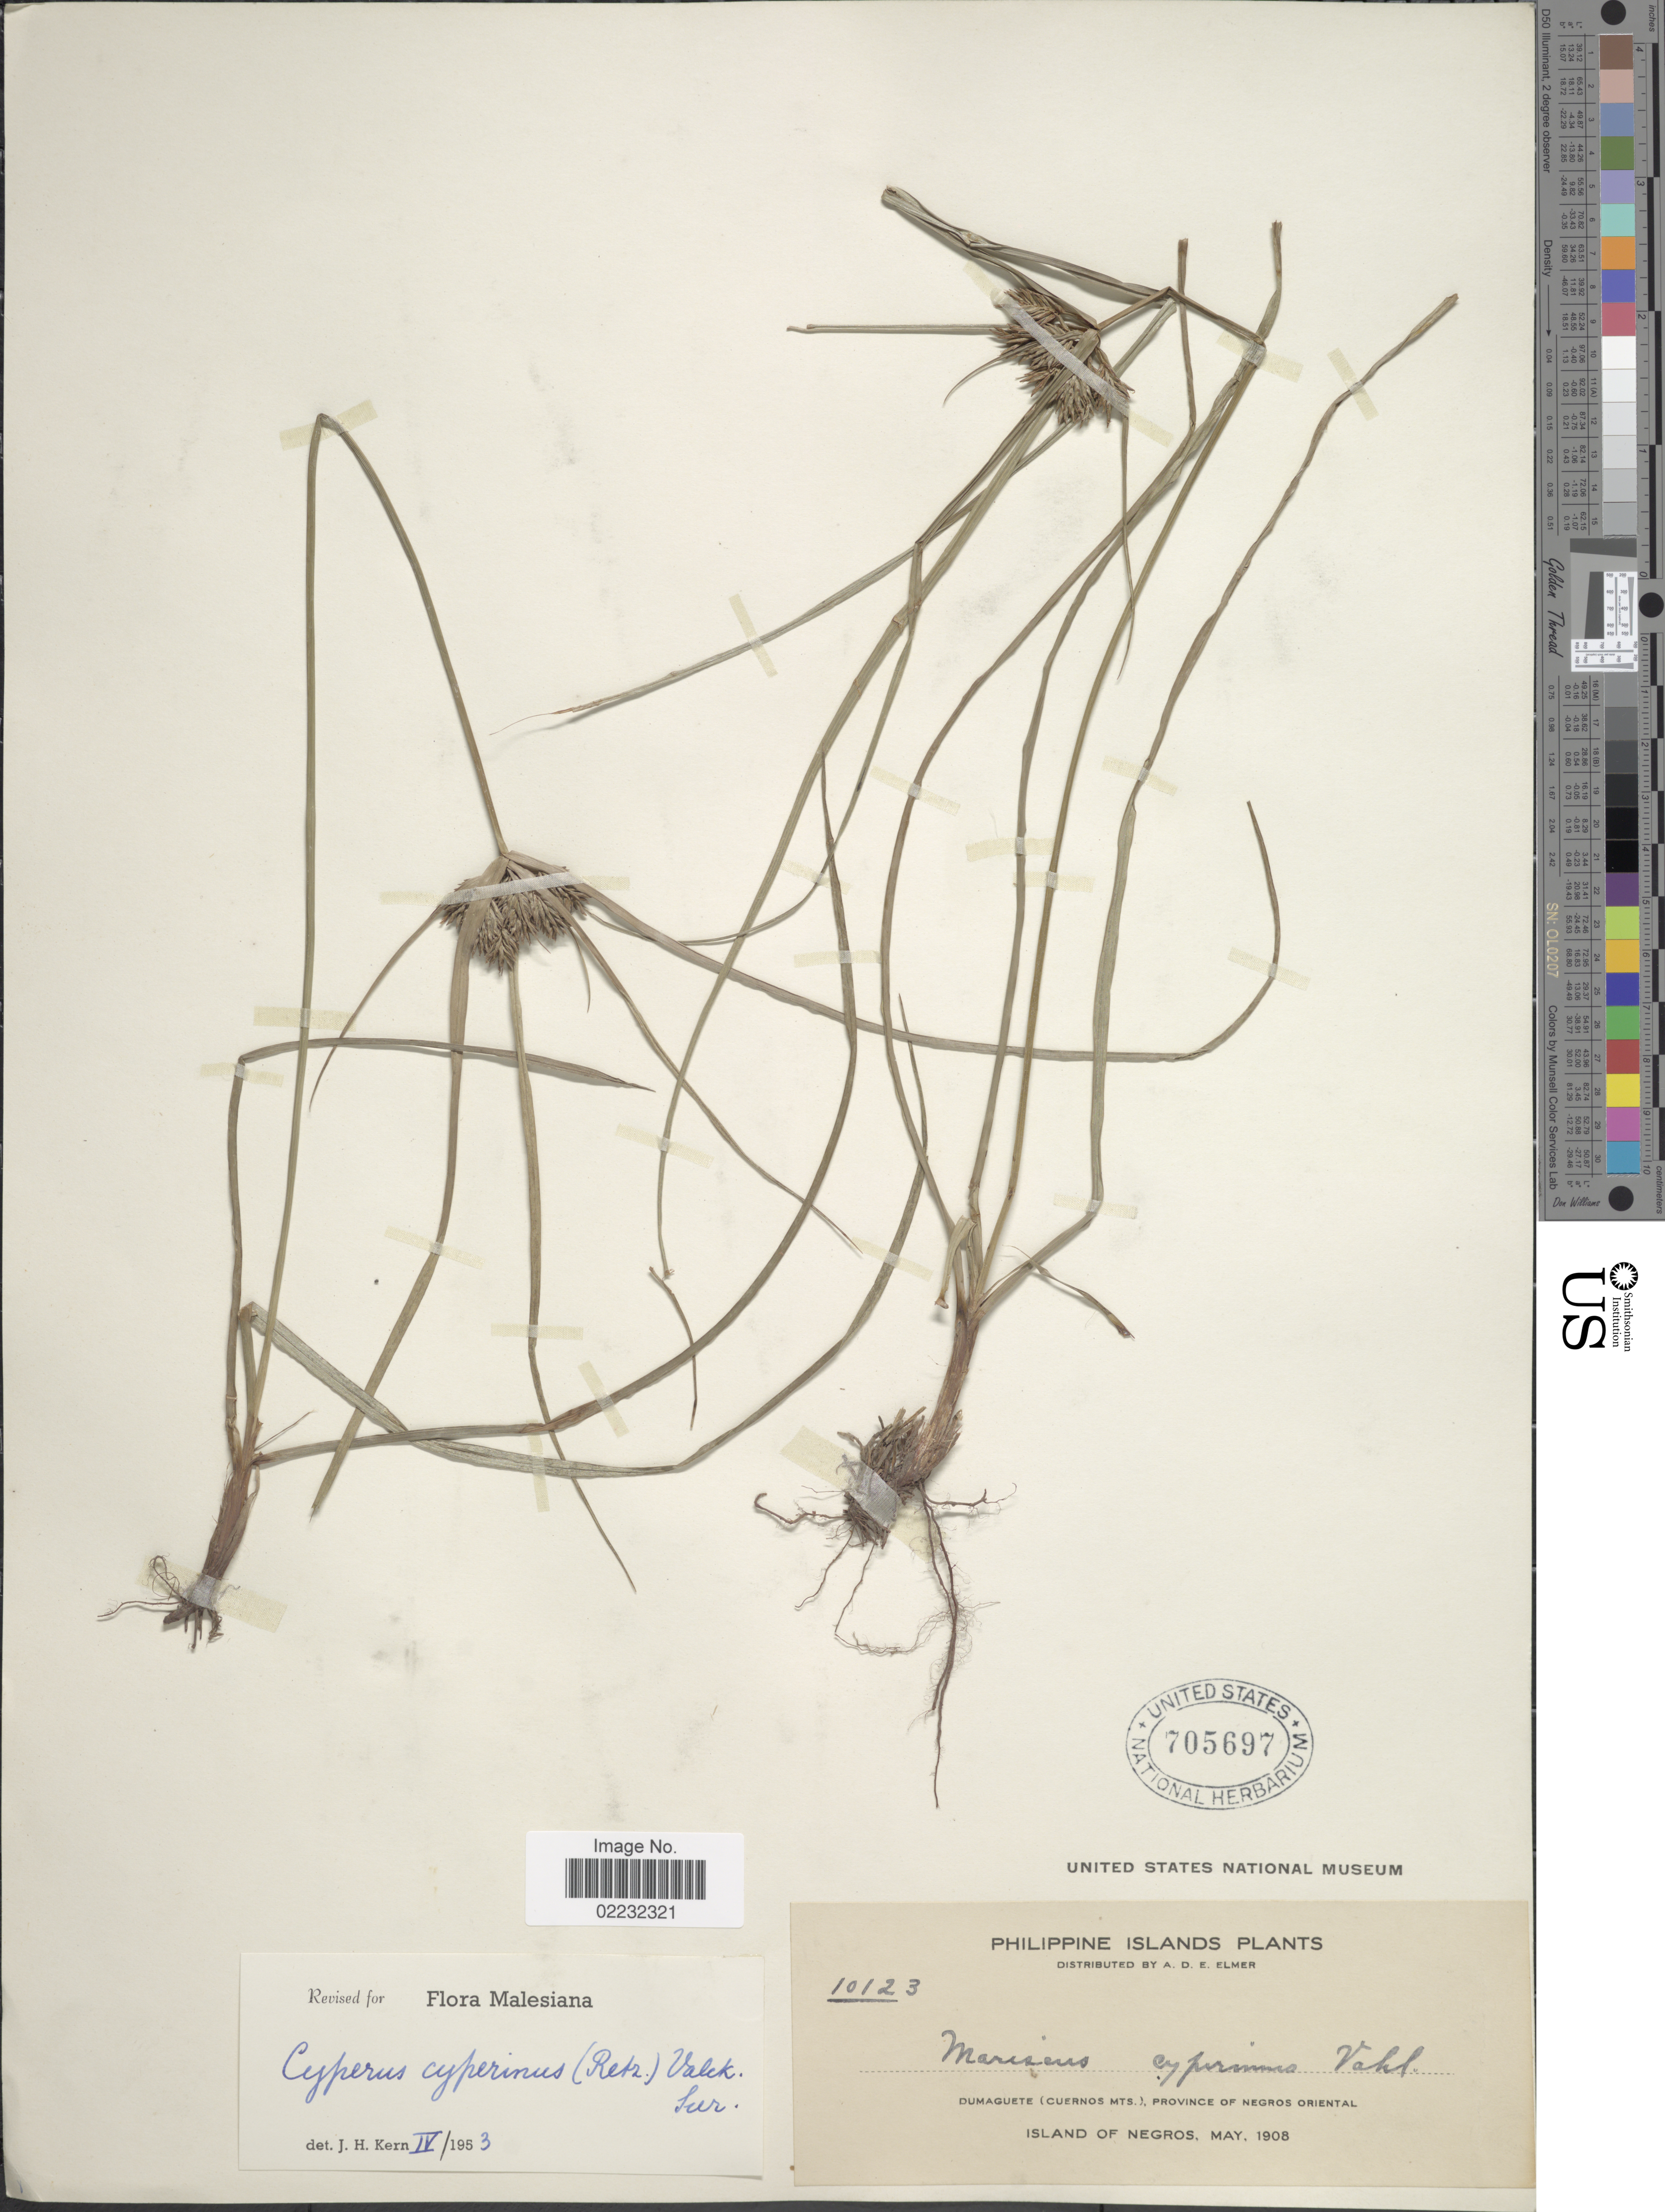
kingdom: Plantae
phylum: Tracheophyta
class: Liliopsida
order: Poales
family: Cyperaceae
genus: Cyperus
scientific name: Cyperus cyperinus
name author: (Retz.) Valck. Sur.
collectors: A. D. E. Elmer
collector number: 10123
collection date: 1908-05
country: Philippines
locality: Philippine Islands, Dumaguete (Cuernos Mts.), province of Negros Oriental, Island of Negros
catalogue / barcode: US 705697